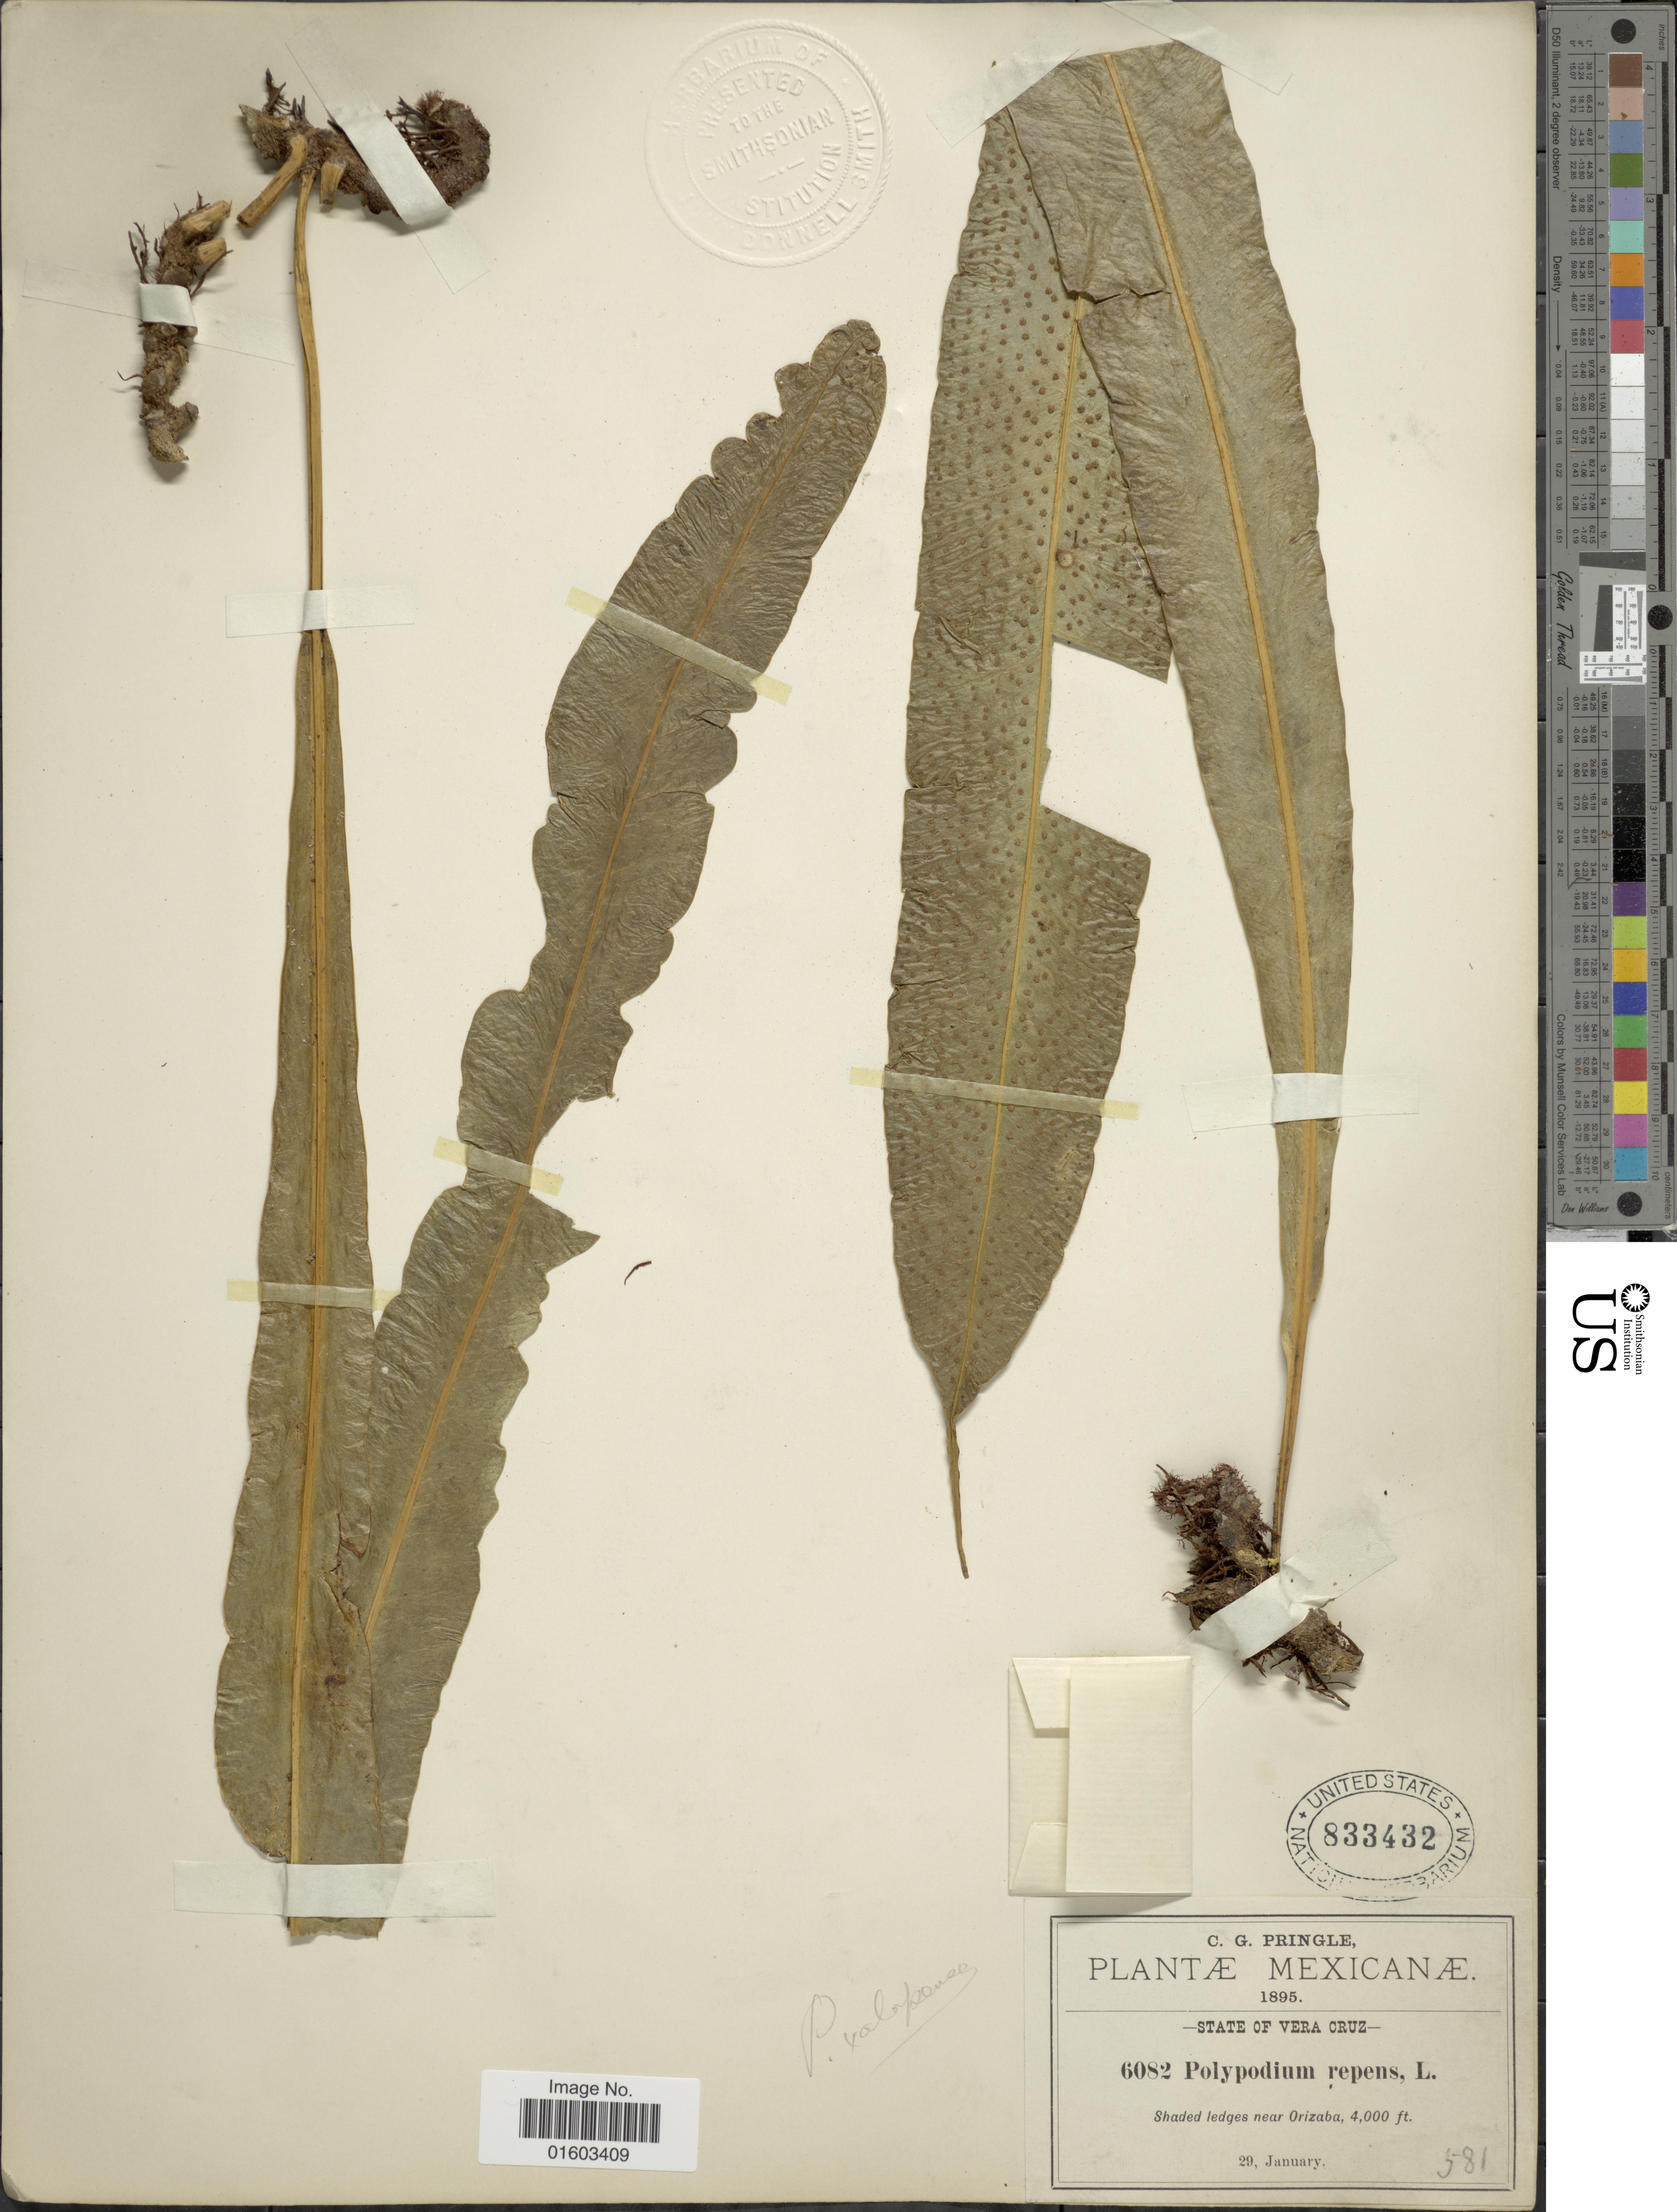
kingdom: Plantae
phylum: Tracheophyta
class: Polypodiopsida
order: Polypodiales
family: Polypodiaceae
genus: Campyloneurum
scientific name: Campyloneurum xalapense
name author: Fée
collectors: C. G. Pringle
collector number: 6082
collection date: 1895-01-29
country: Mexico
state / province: Veracruz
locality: State of Vera Cruz. Shaded ledges near Orizaba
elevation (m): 1219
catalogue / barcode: US 833432